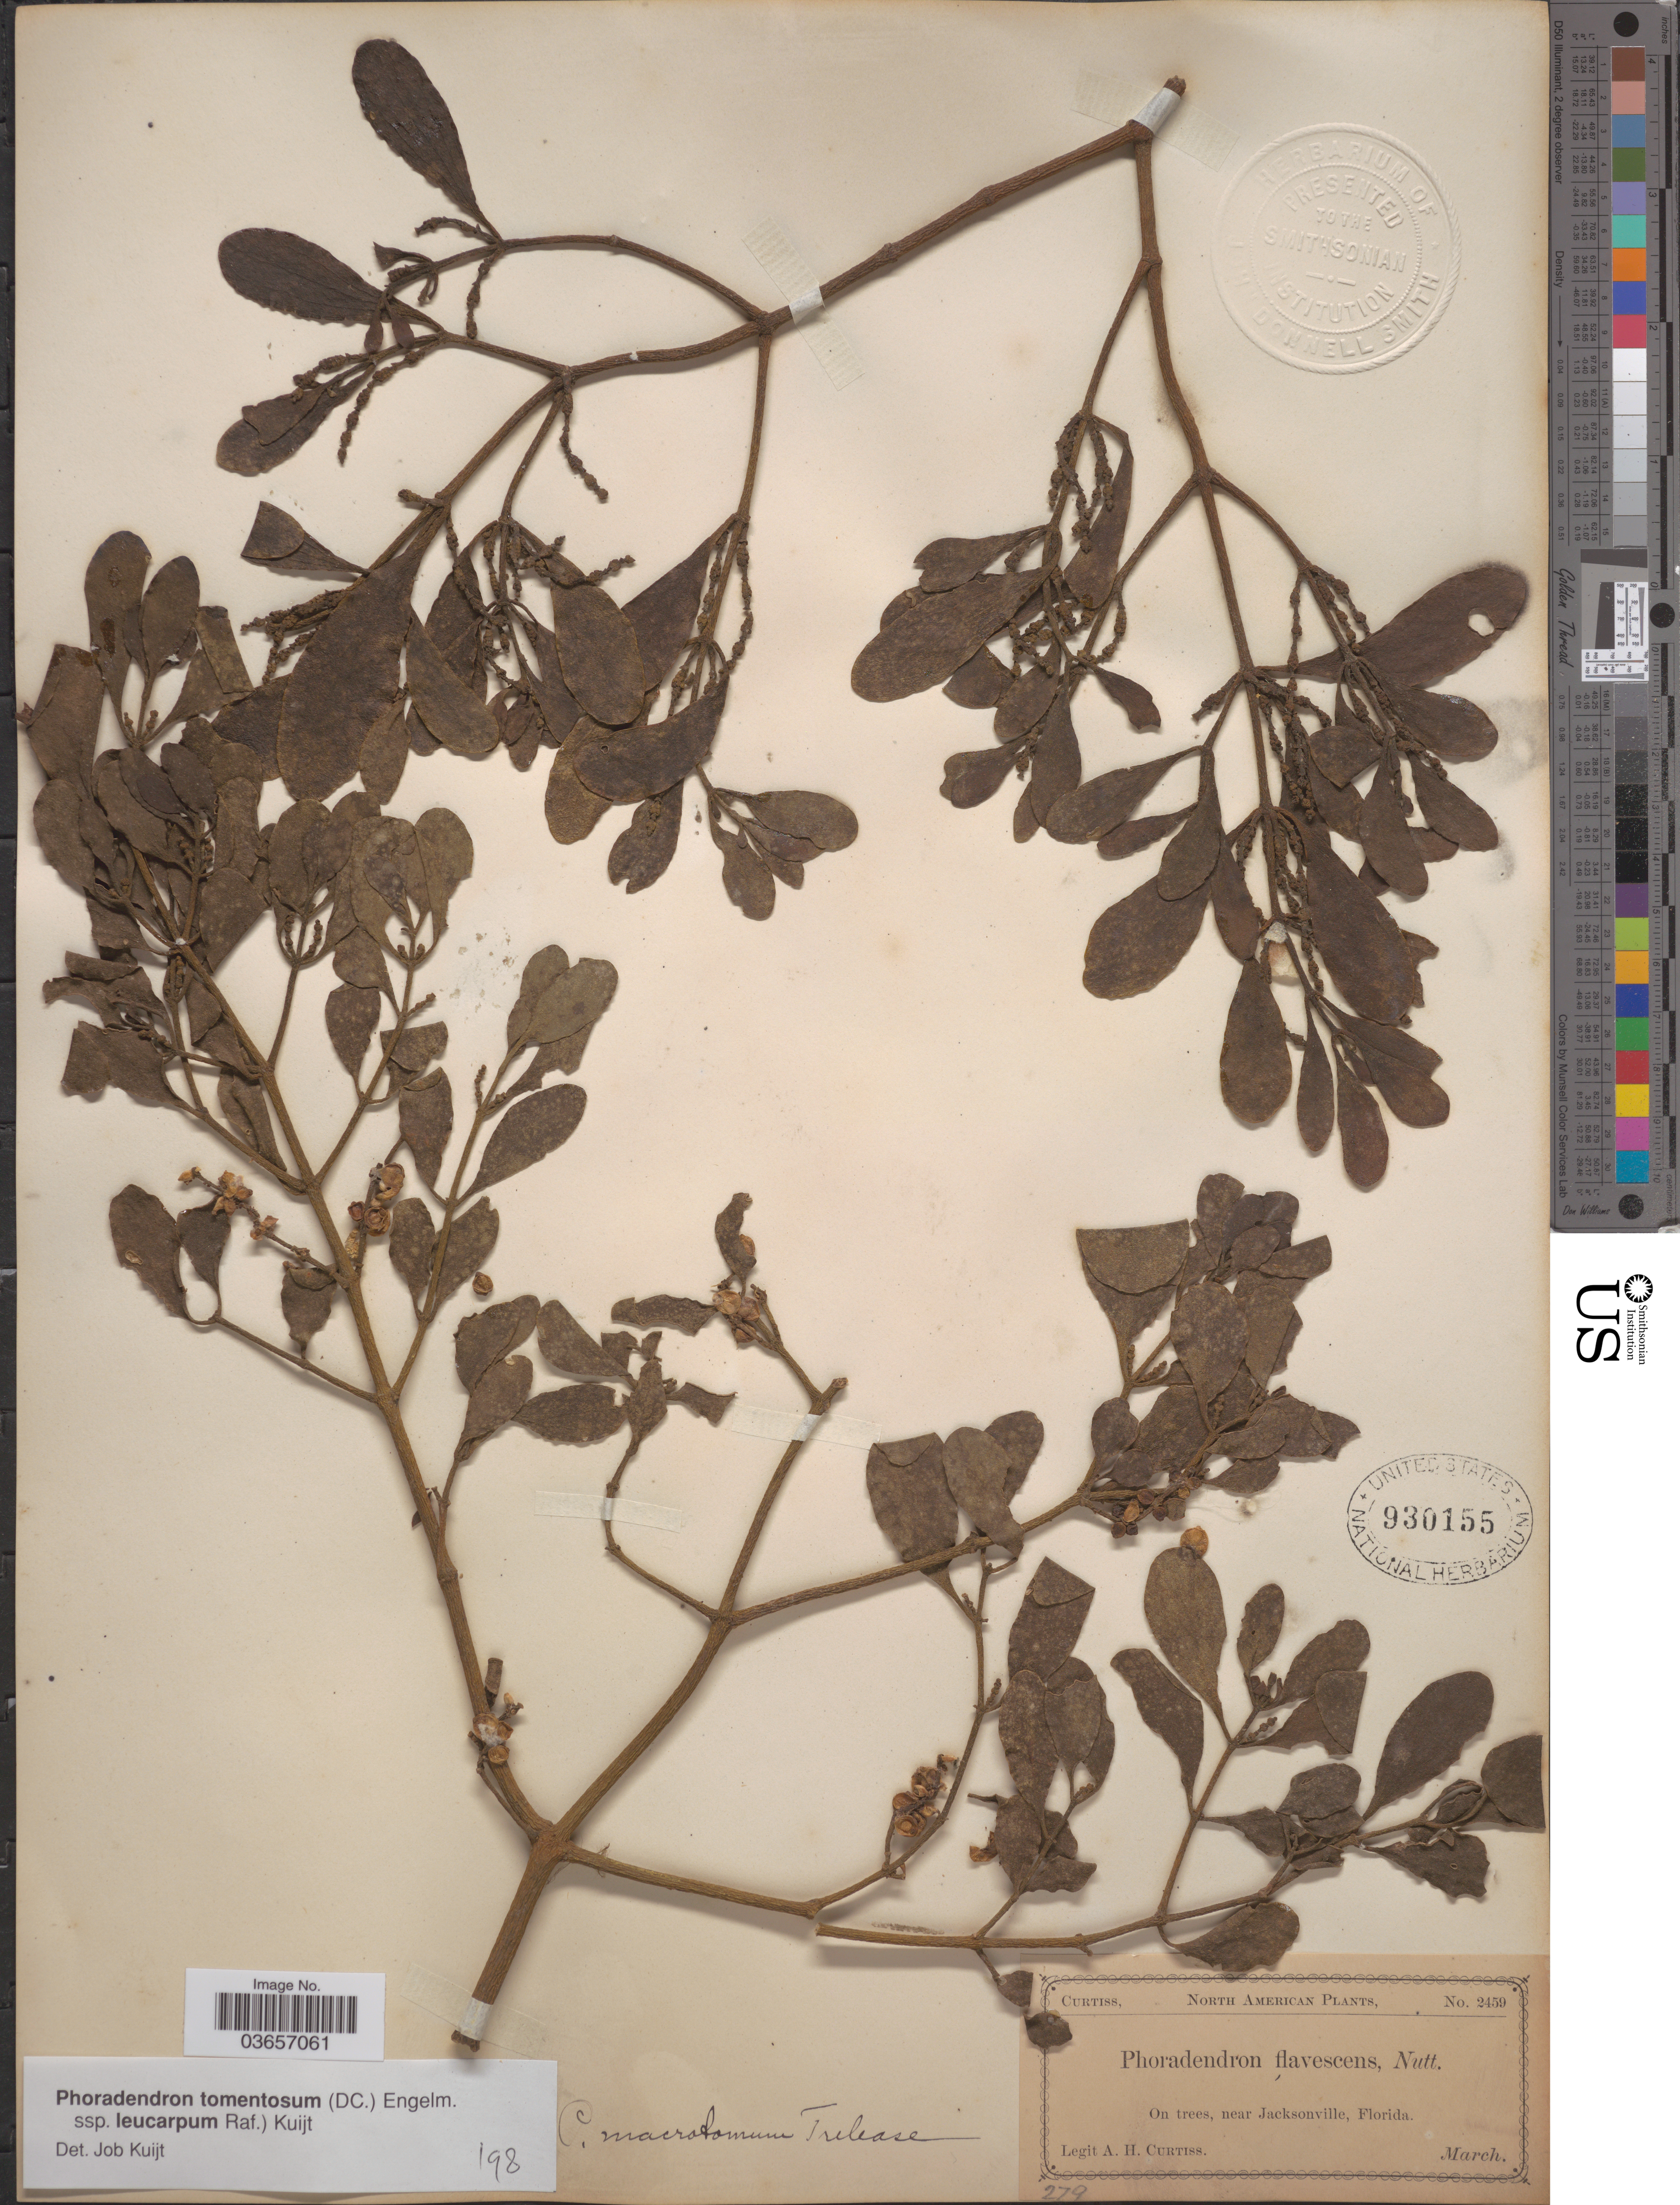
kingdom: Plantae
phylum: Tracheophyta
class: Magnoliopsida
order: Santalales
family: Viscaceae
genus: Phoradendron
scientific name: Phoradendron tomentosum subsp. leucarpum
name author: DC.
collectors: A. H. Curtiss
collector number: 2459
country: United States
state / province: Florida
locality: Near Jacksonville.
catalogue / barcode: US 930155